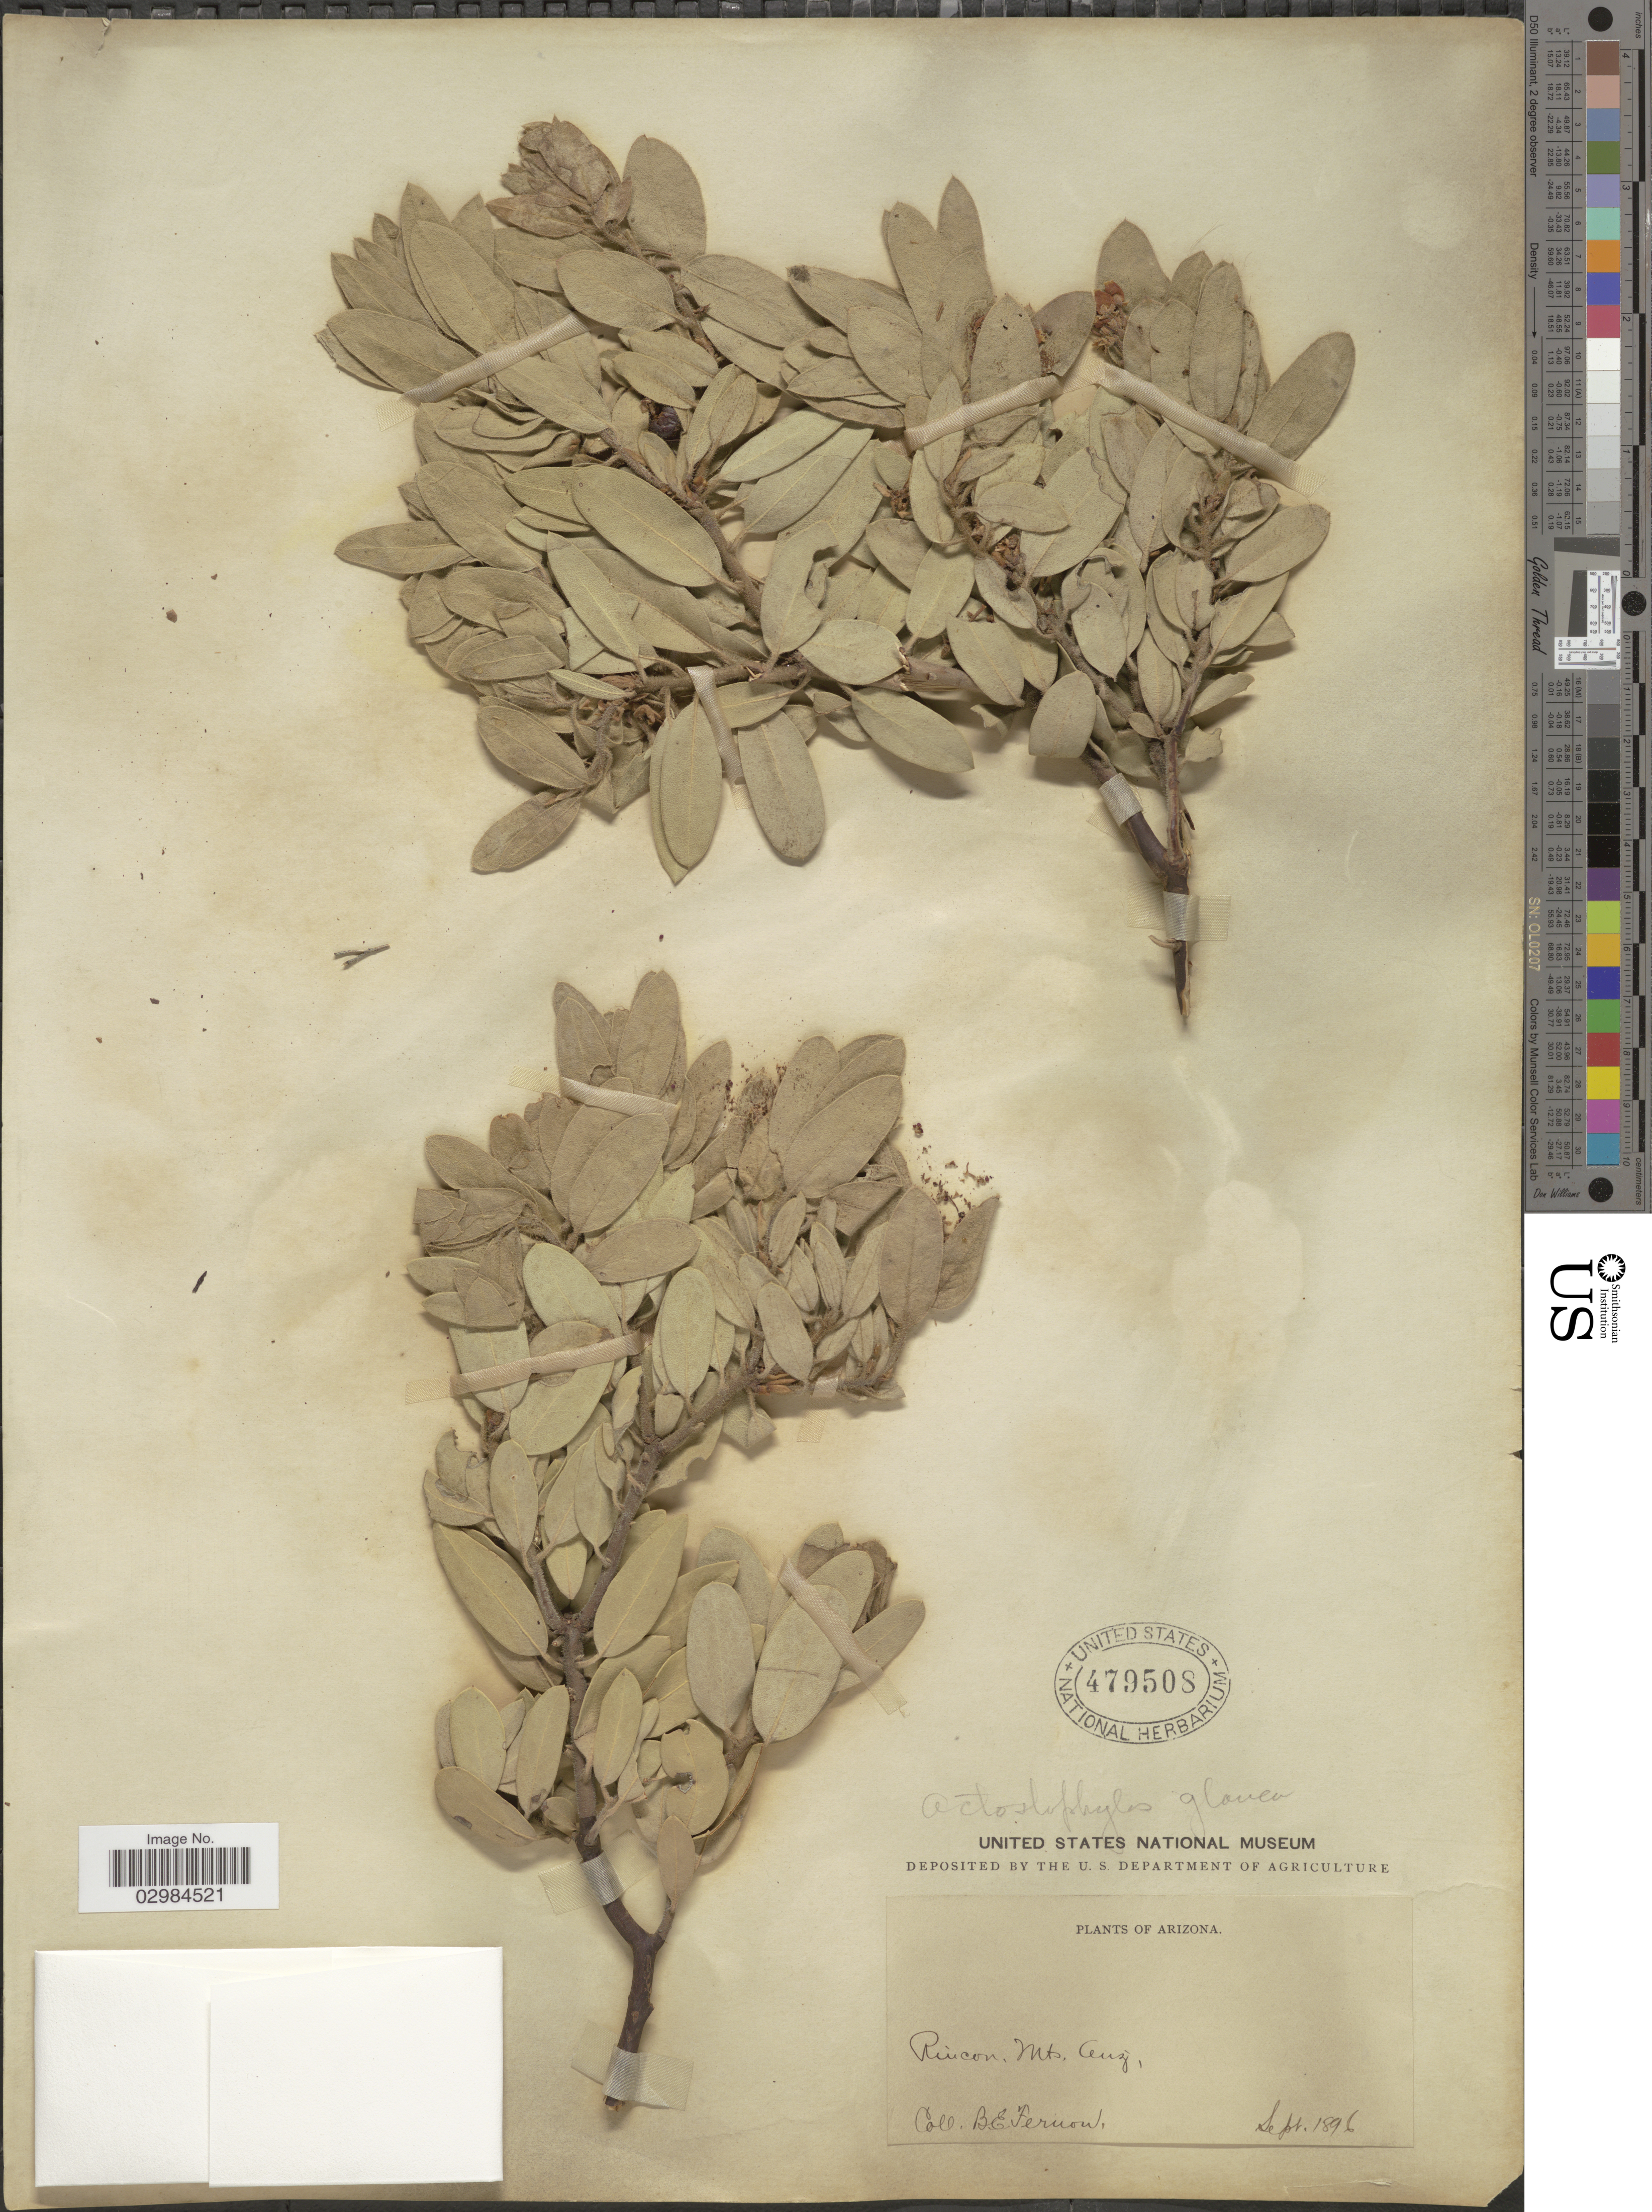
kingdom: Plantae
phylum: Tracheophyta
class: Magnoliopsida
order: Ericales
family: Ericaceae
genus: Arctostaphylos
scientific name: Arctostaphylos pungens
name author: Kunth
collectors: B. Fernow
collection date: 1896-09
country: United States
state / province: Arizona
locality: Rincon. Mts. Ariz.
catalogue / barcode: US 479508